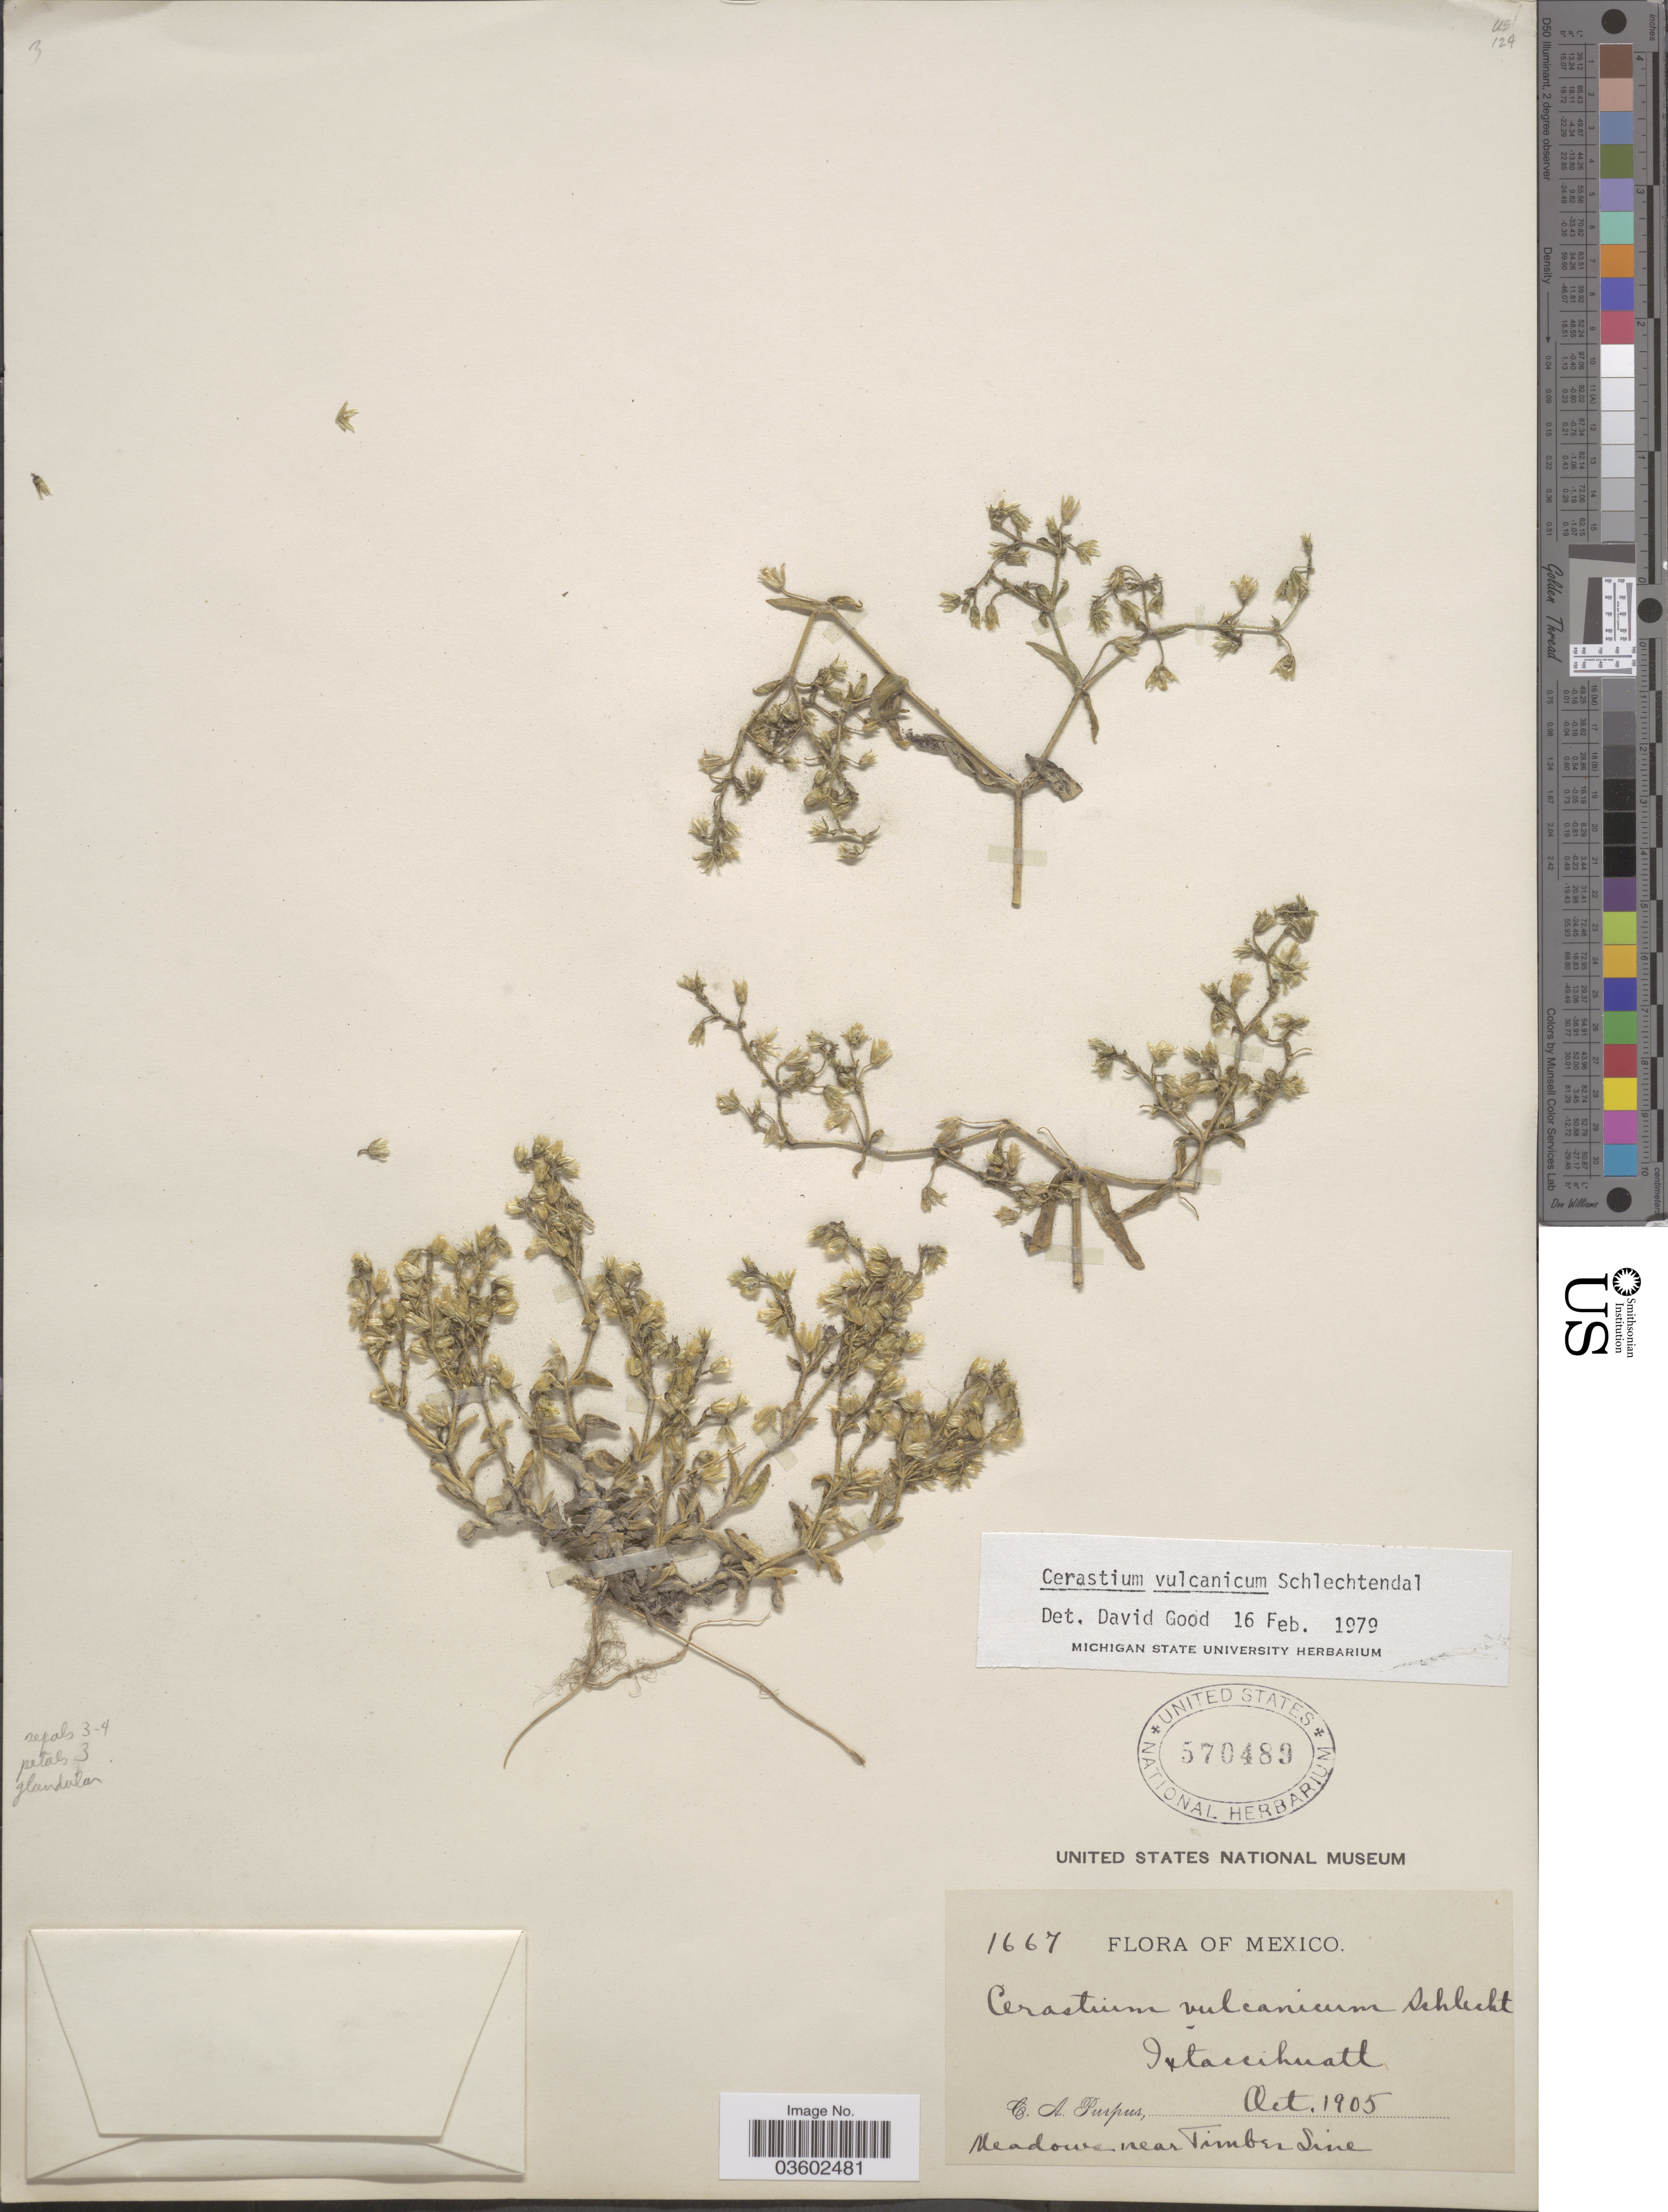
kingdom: Plantae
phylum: Tracheophyta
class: Magnoliopsida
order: Caryophyllales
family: Caryophyllaceae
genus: Cerastium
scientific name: Cerastium vulcanicum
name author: Schltdl.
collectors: C. A. Purpus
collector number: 1667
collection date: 1905-10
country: Mexico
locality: Ixtaccihuatl, meadows near Timberline.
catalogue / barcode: US 570489